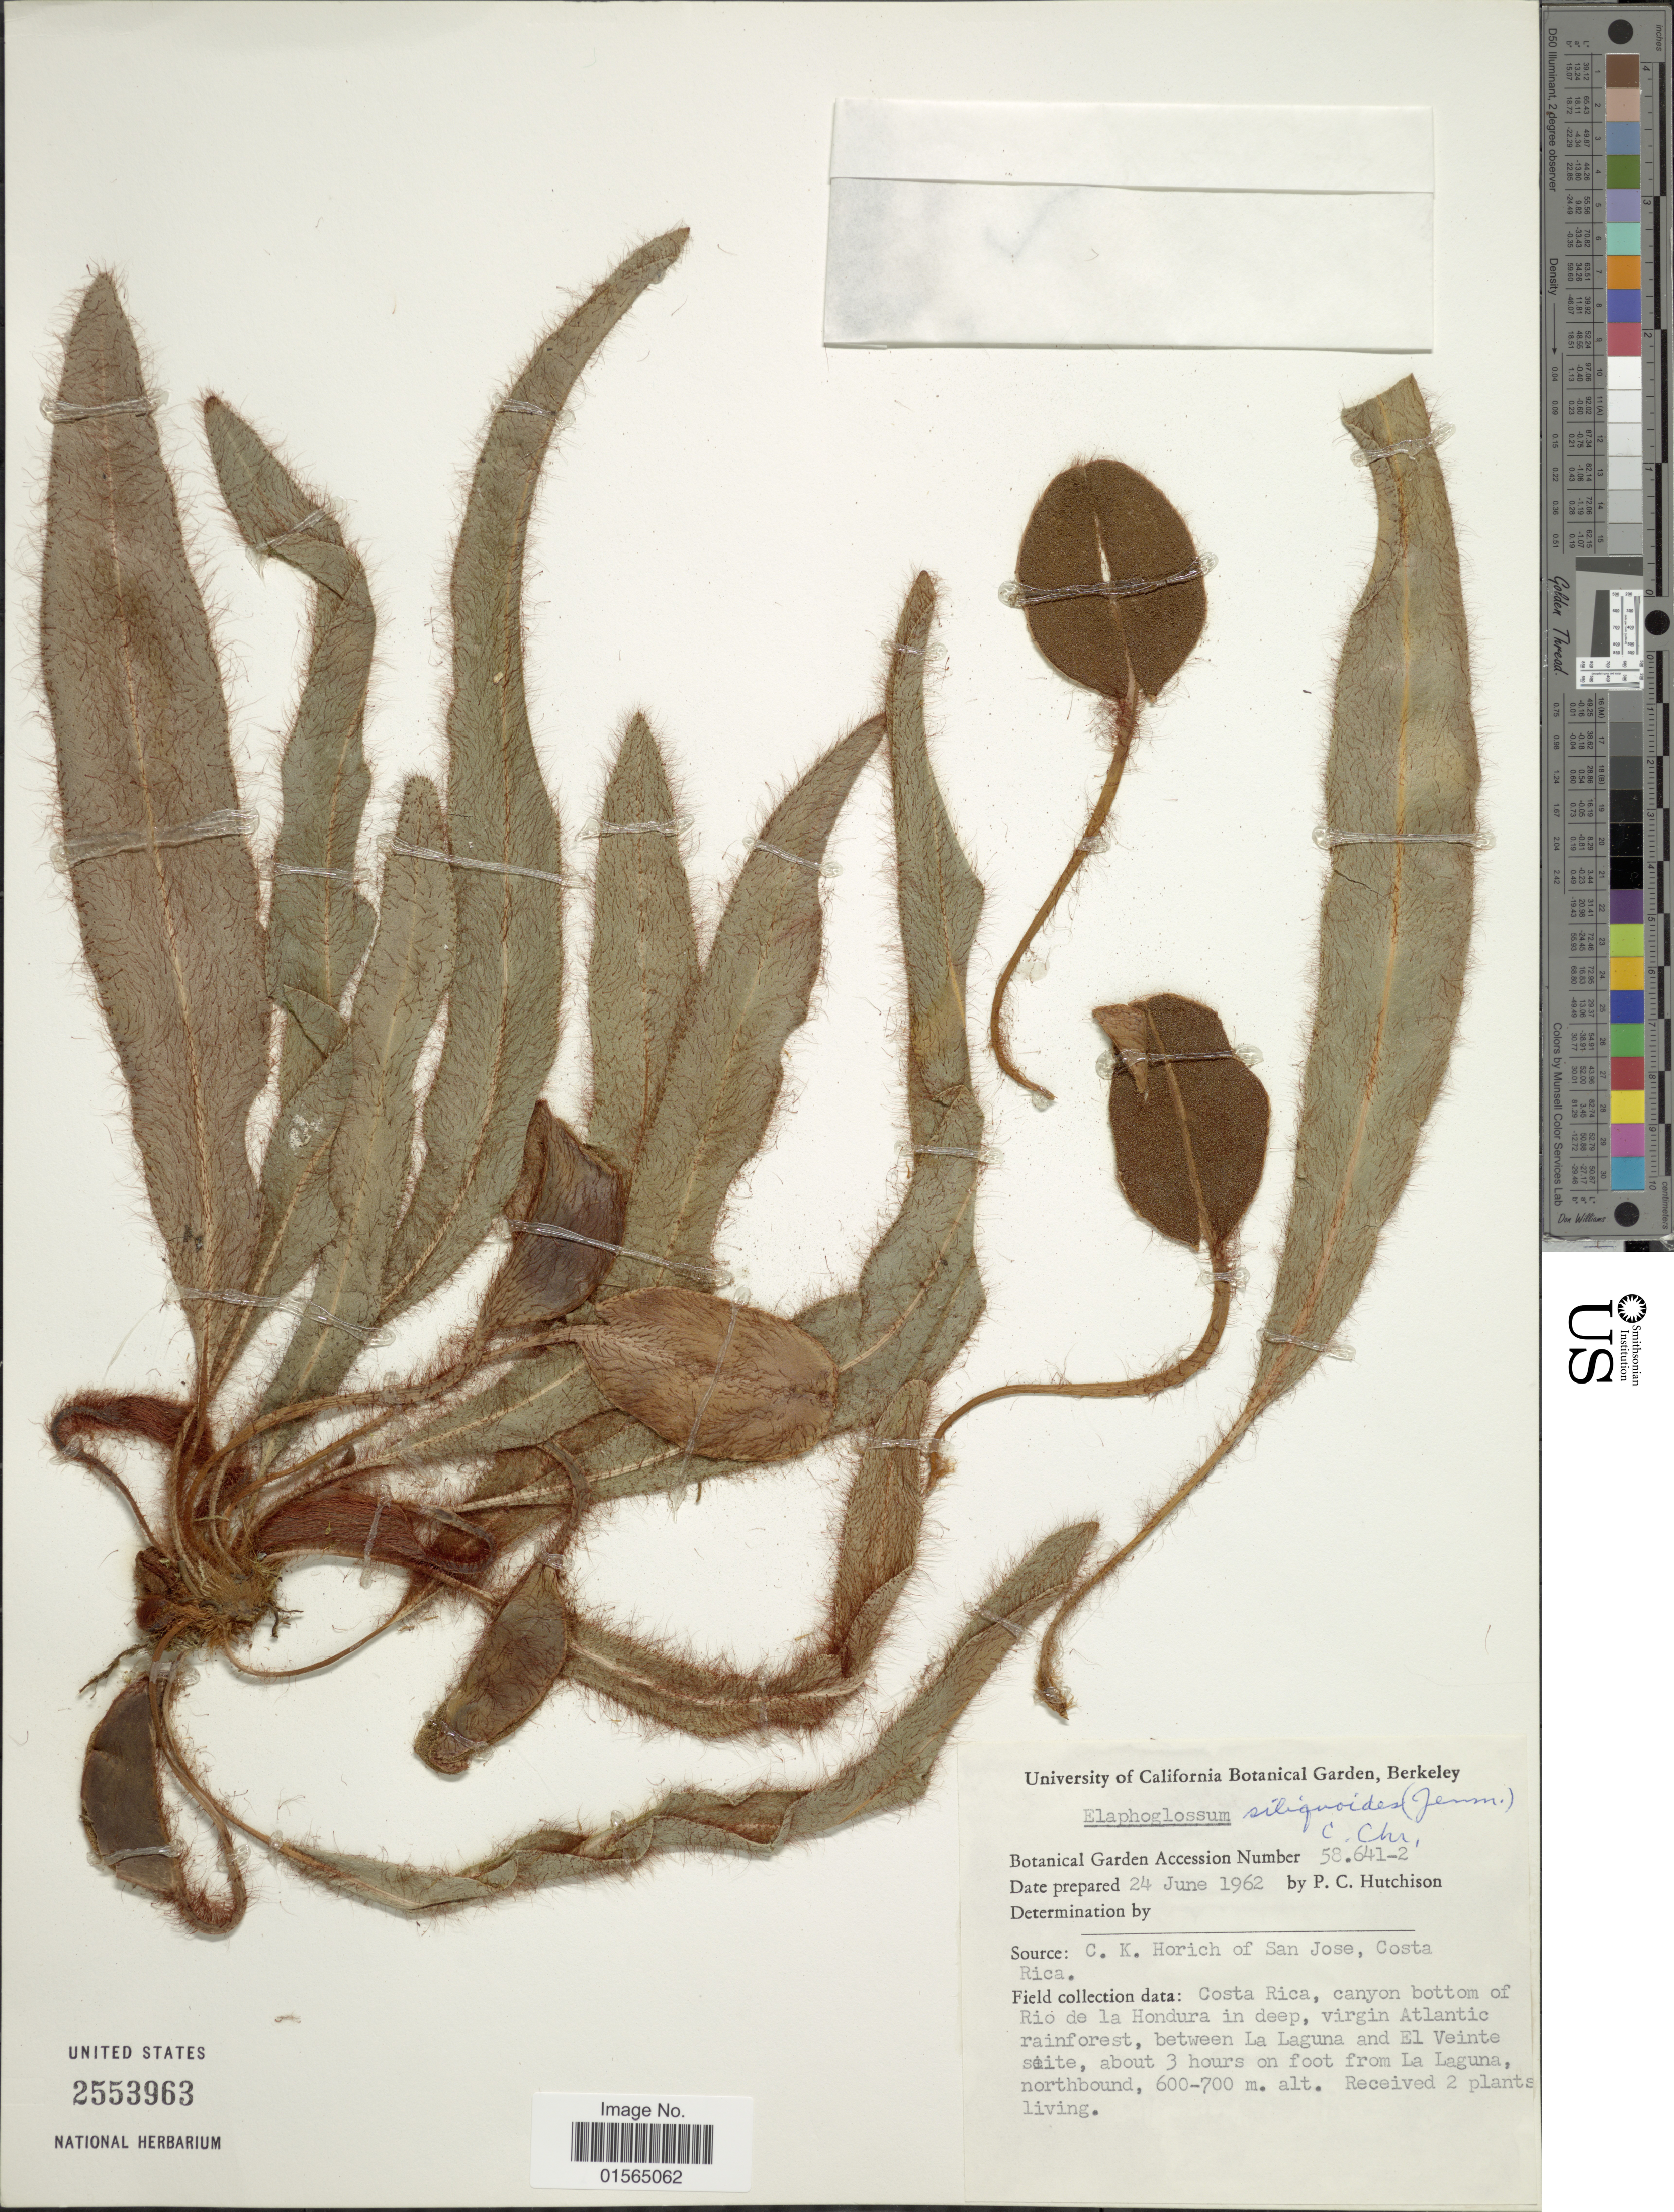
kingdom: Plantae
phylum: Tracheophyta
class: Polypodiopsida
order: Polypodiales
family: Dryopteridaceae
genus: Elaphoglossum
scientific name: Elaphoglossum siliquoides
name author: (Jenman) C. Chr.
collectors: P. C. Hutchison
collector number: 586412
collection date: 1962-06-24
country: United States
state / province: California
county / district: Alameda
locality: University of California Botanical Garden, Berkeley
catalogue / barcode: US 2553963